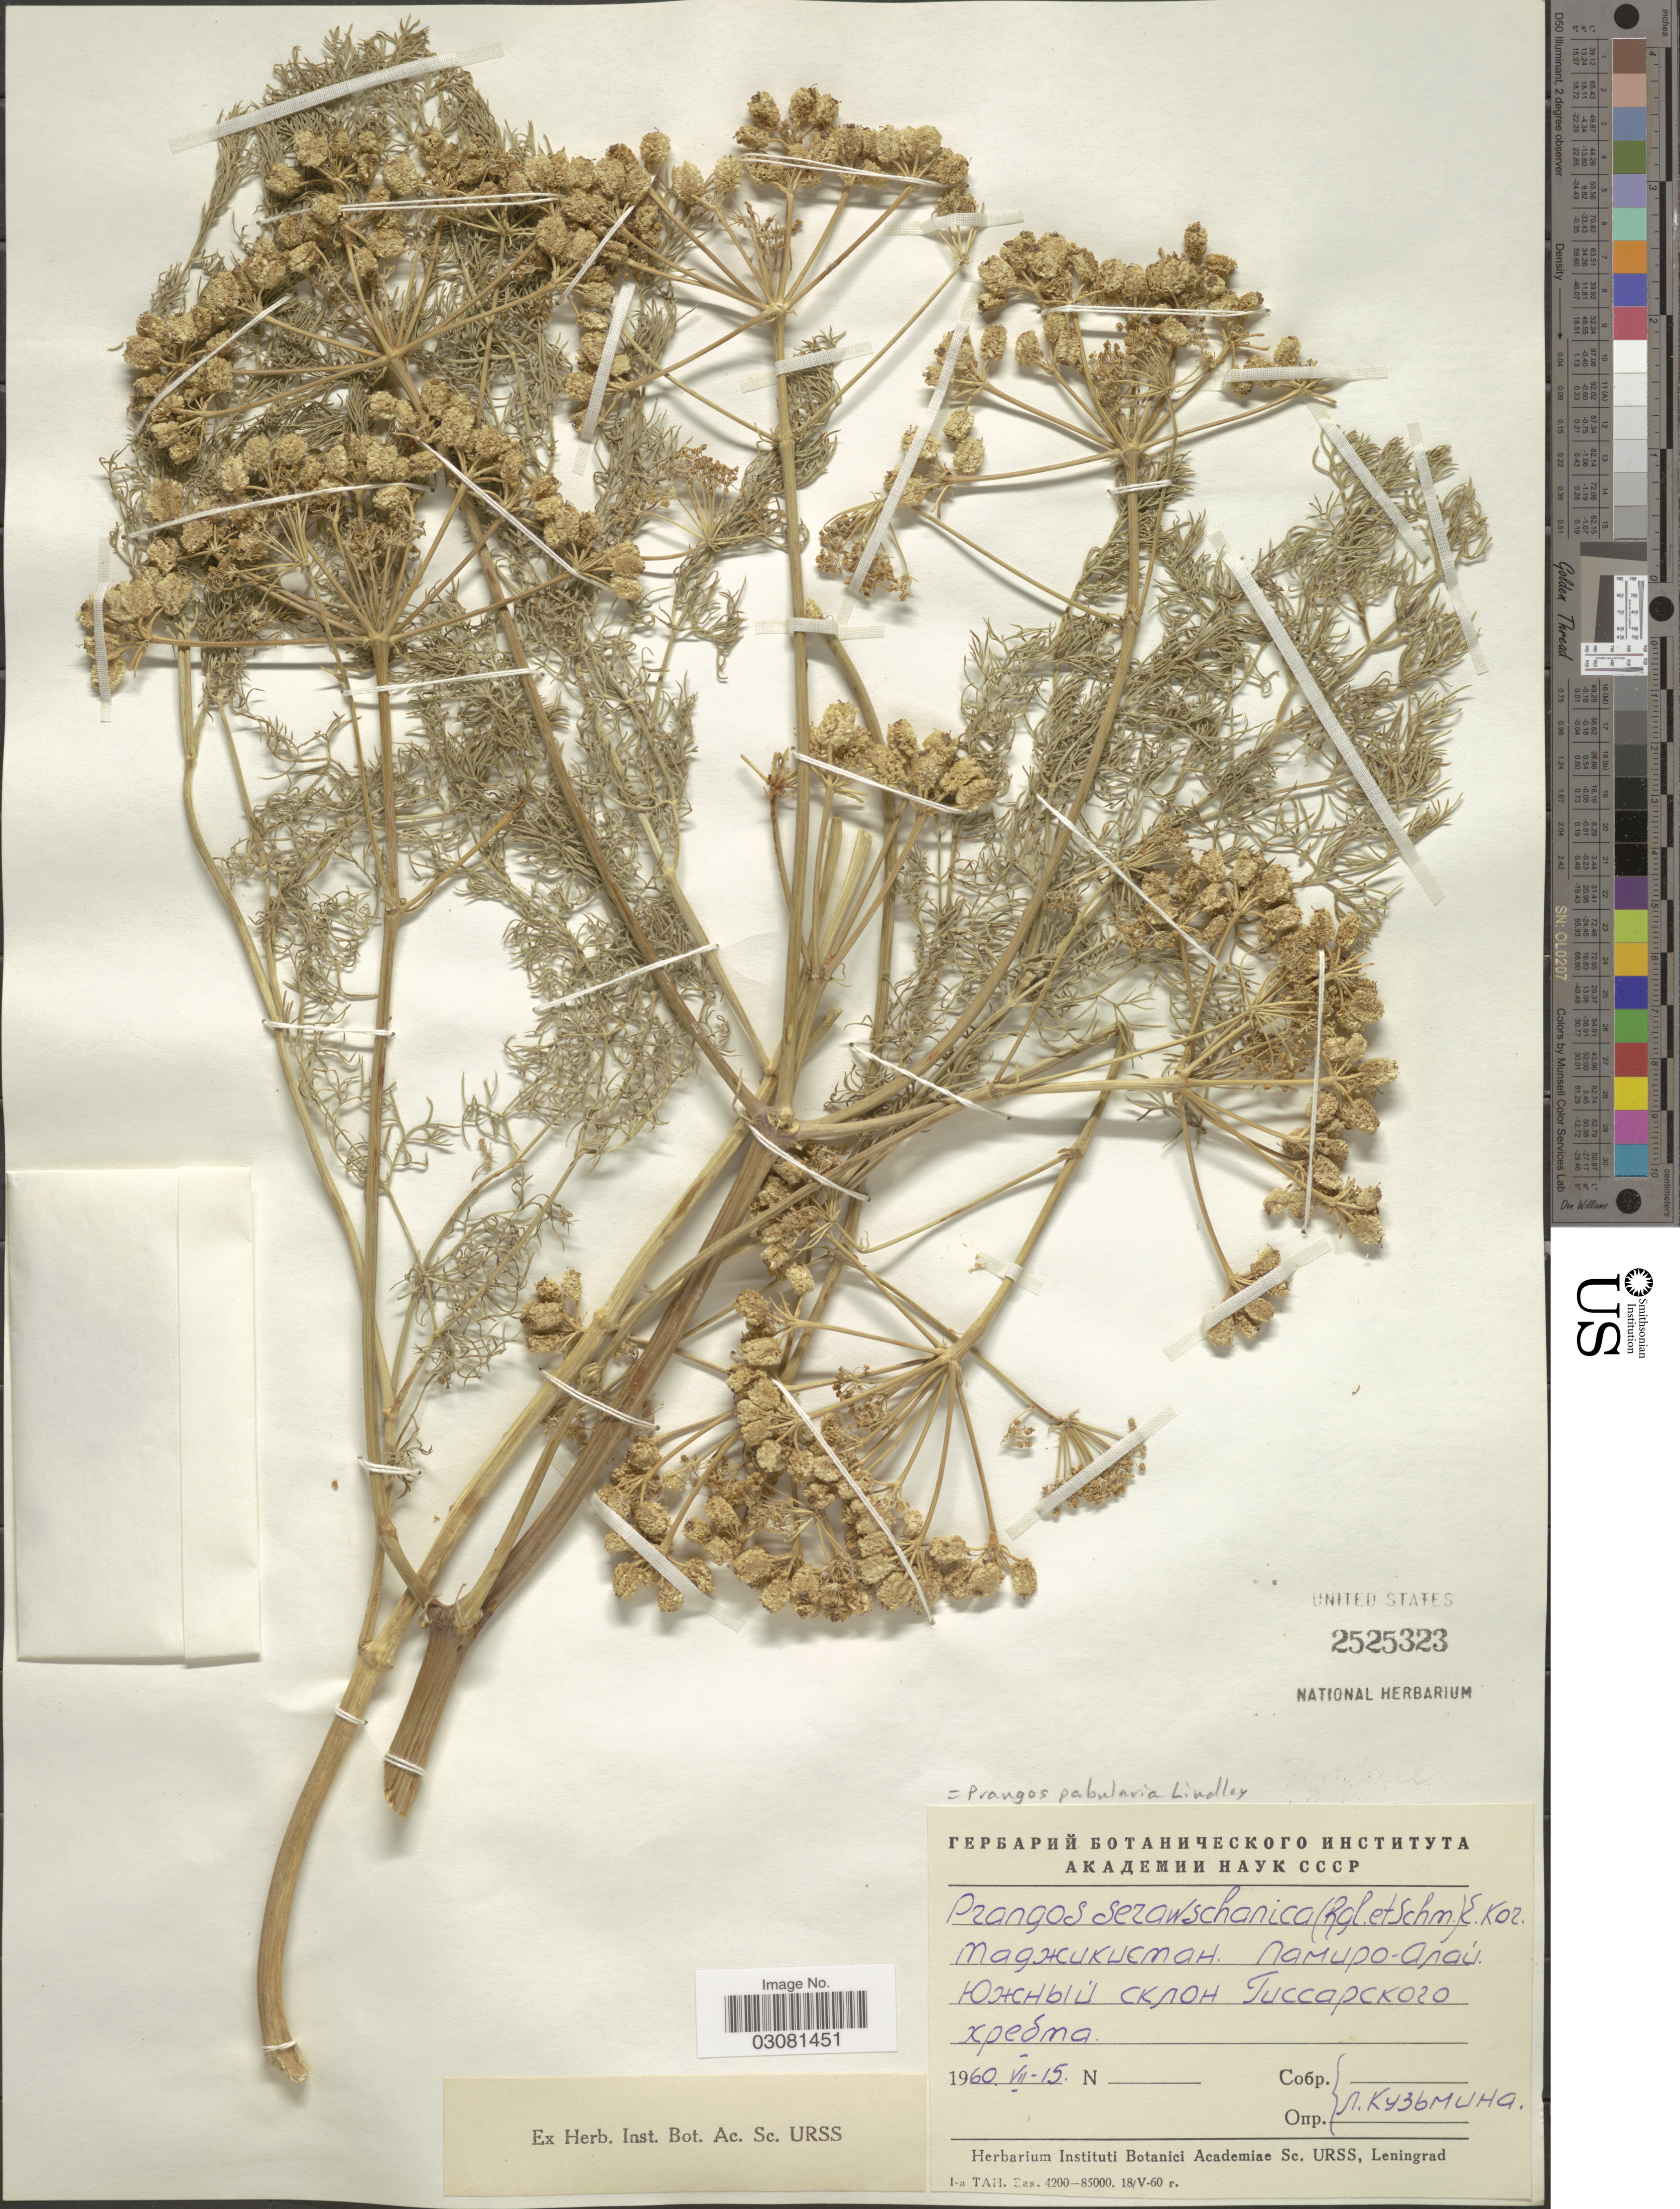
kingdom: Plantae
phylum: Tracheophyta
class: Magnoliopsida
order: Apiales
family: Apiaceae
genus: Prangos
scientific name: Prangos pabularia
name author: Lindl.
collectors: L. Kuzmina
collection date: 1960-07-15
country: Tajikistan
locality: South slopes of Gissar Range.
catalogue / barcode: US 2525323